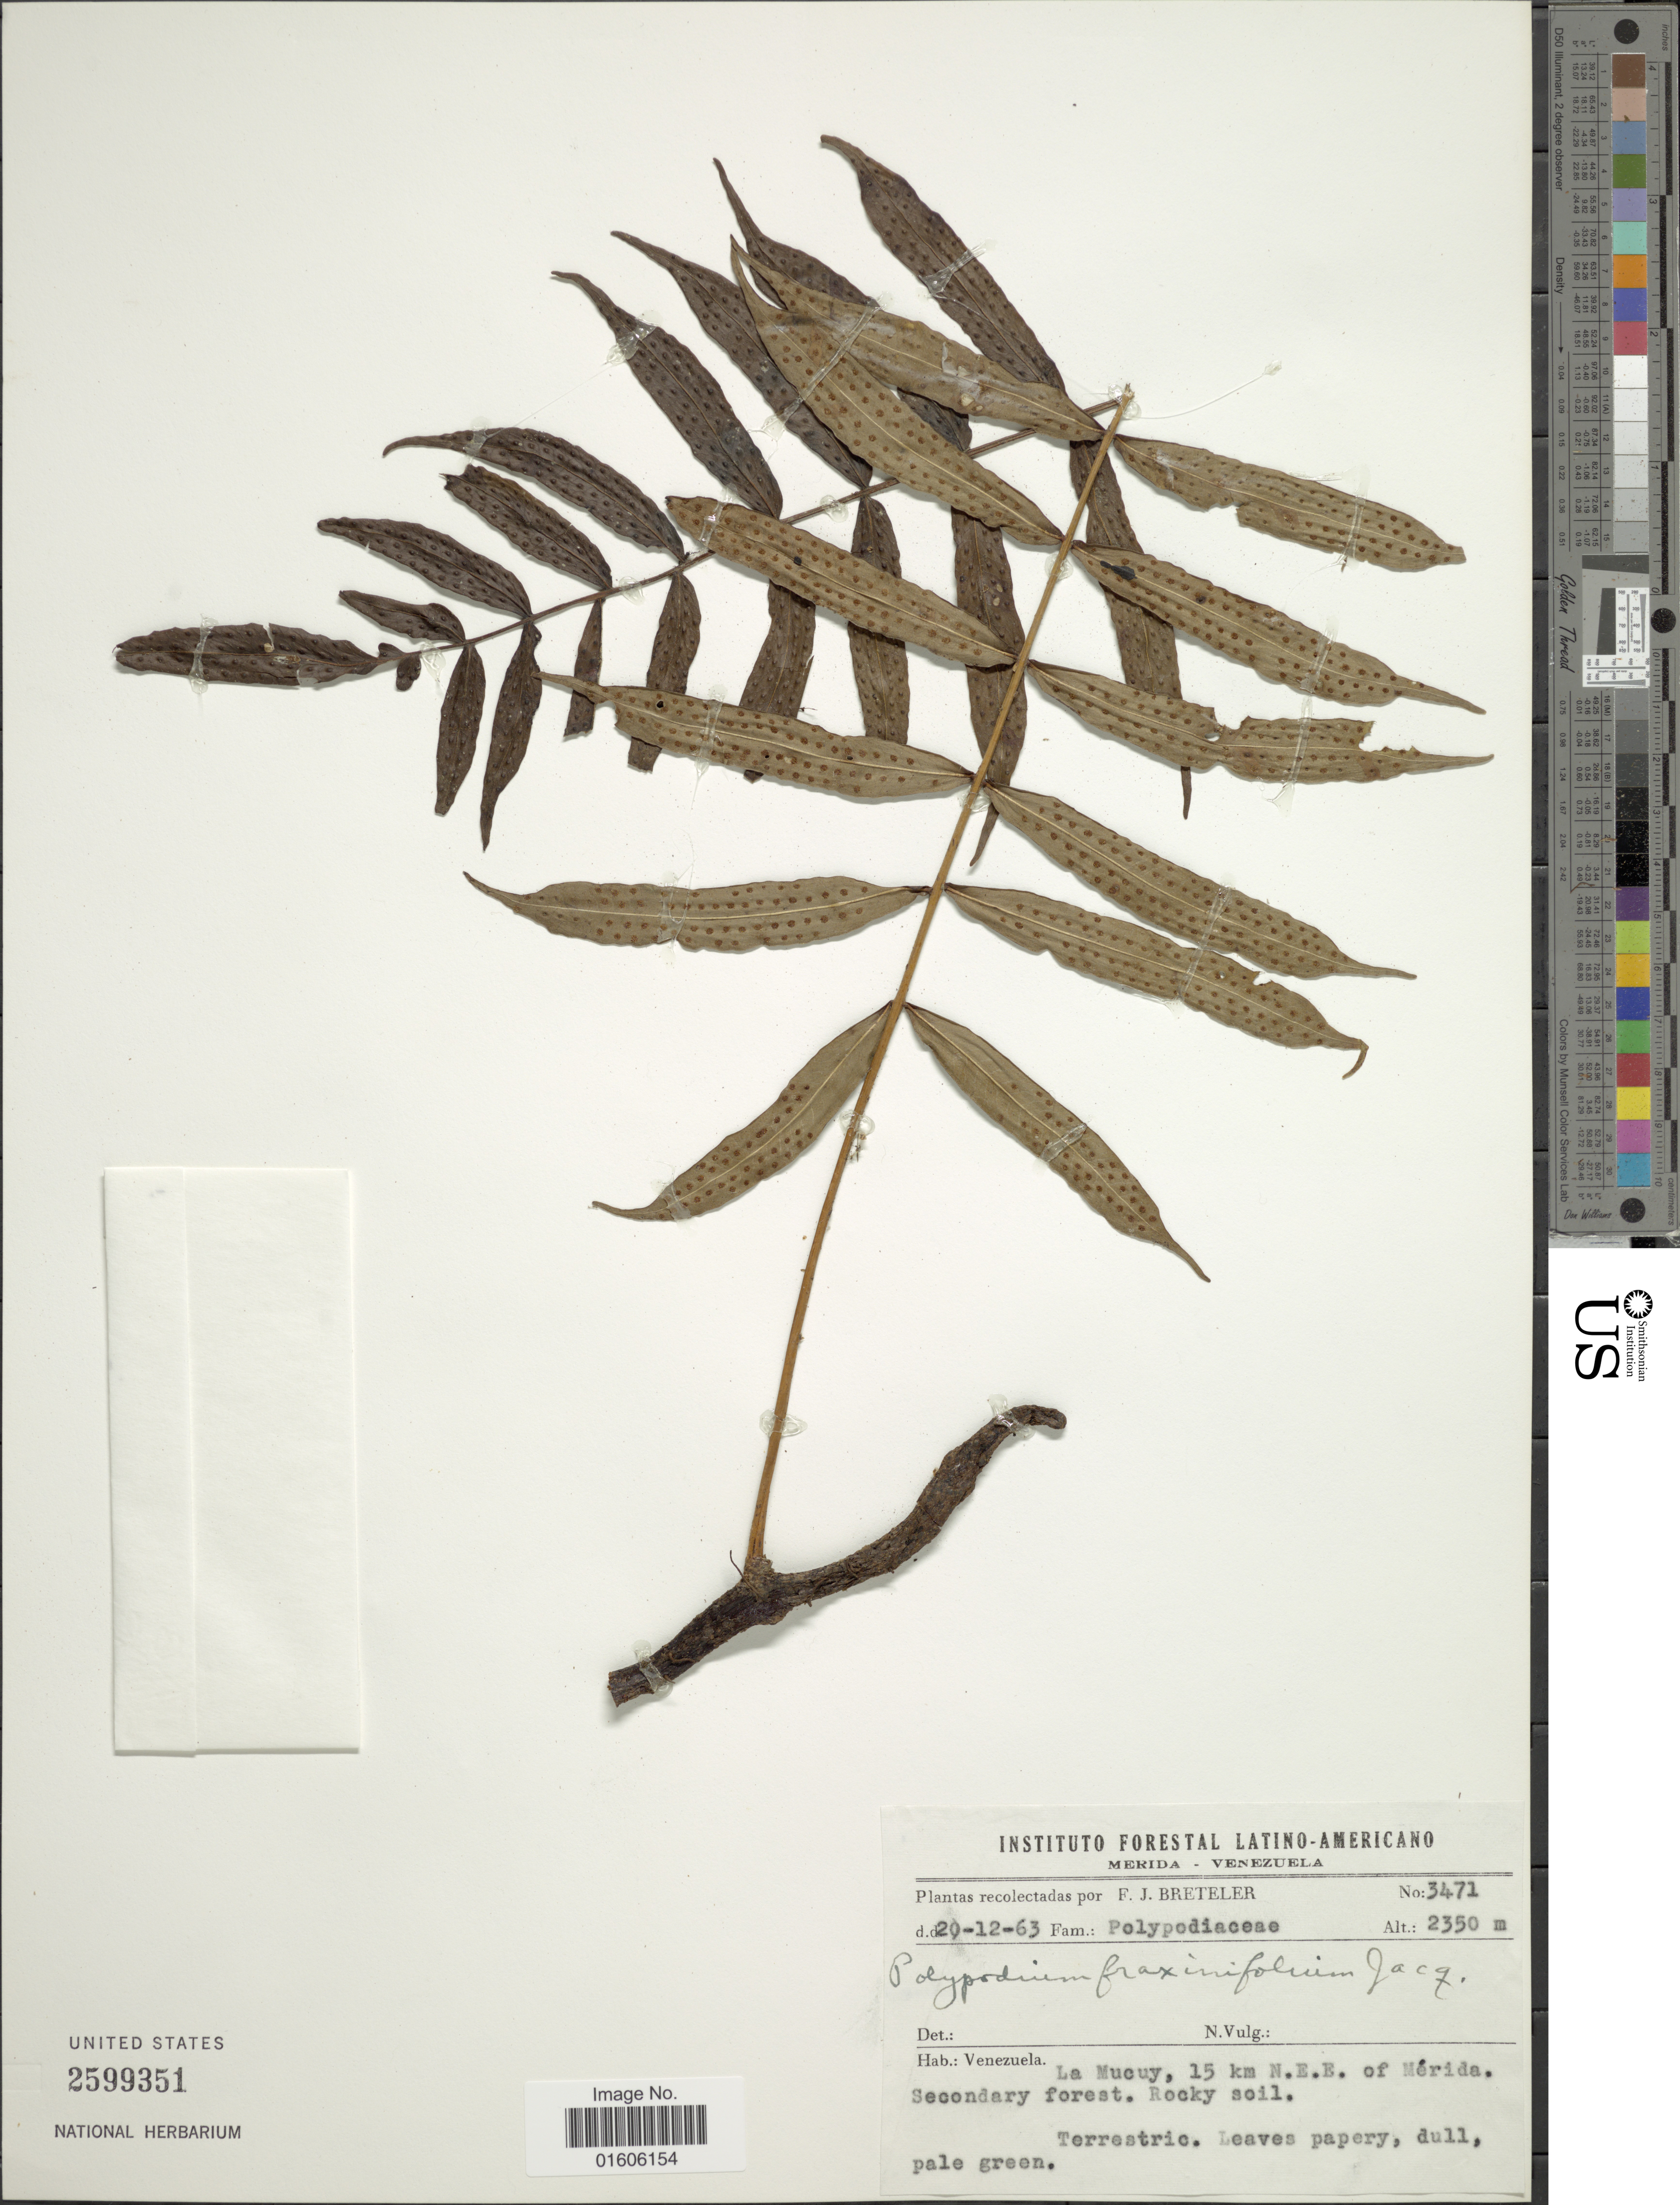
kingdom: Plantae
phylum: Tracheophyta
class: Polypodiopsida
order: Polypodiales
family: Polypodiaceae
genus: Serpocaulon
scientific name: Serpocaulon fraxinifolium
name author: (Jacq.) A.R. Sm.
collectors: F. J. Breteler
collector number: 3471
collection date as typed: Transcribed d/m/y: 29/12/63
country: Venezuela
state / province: Mérida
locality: La Mucuy, 15 km N.E.E. of Mérida.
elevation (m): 2350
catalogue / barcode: US 2599351